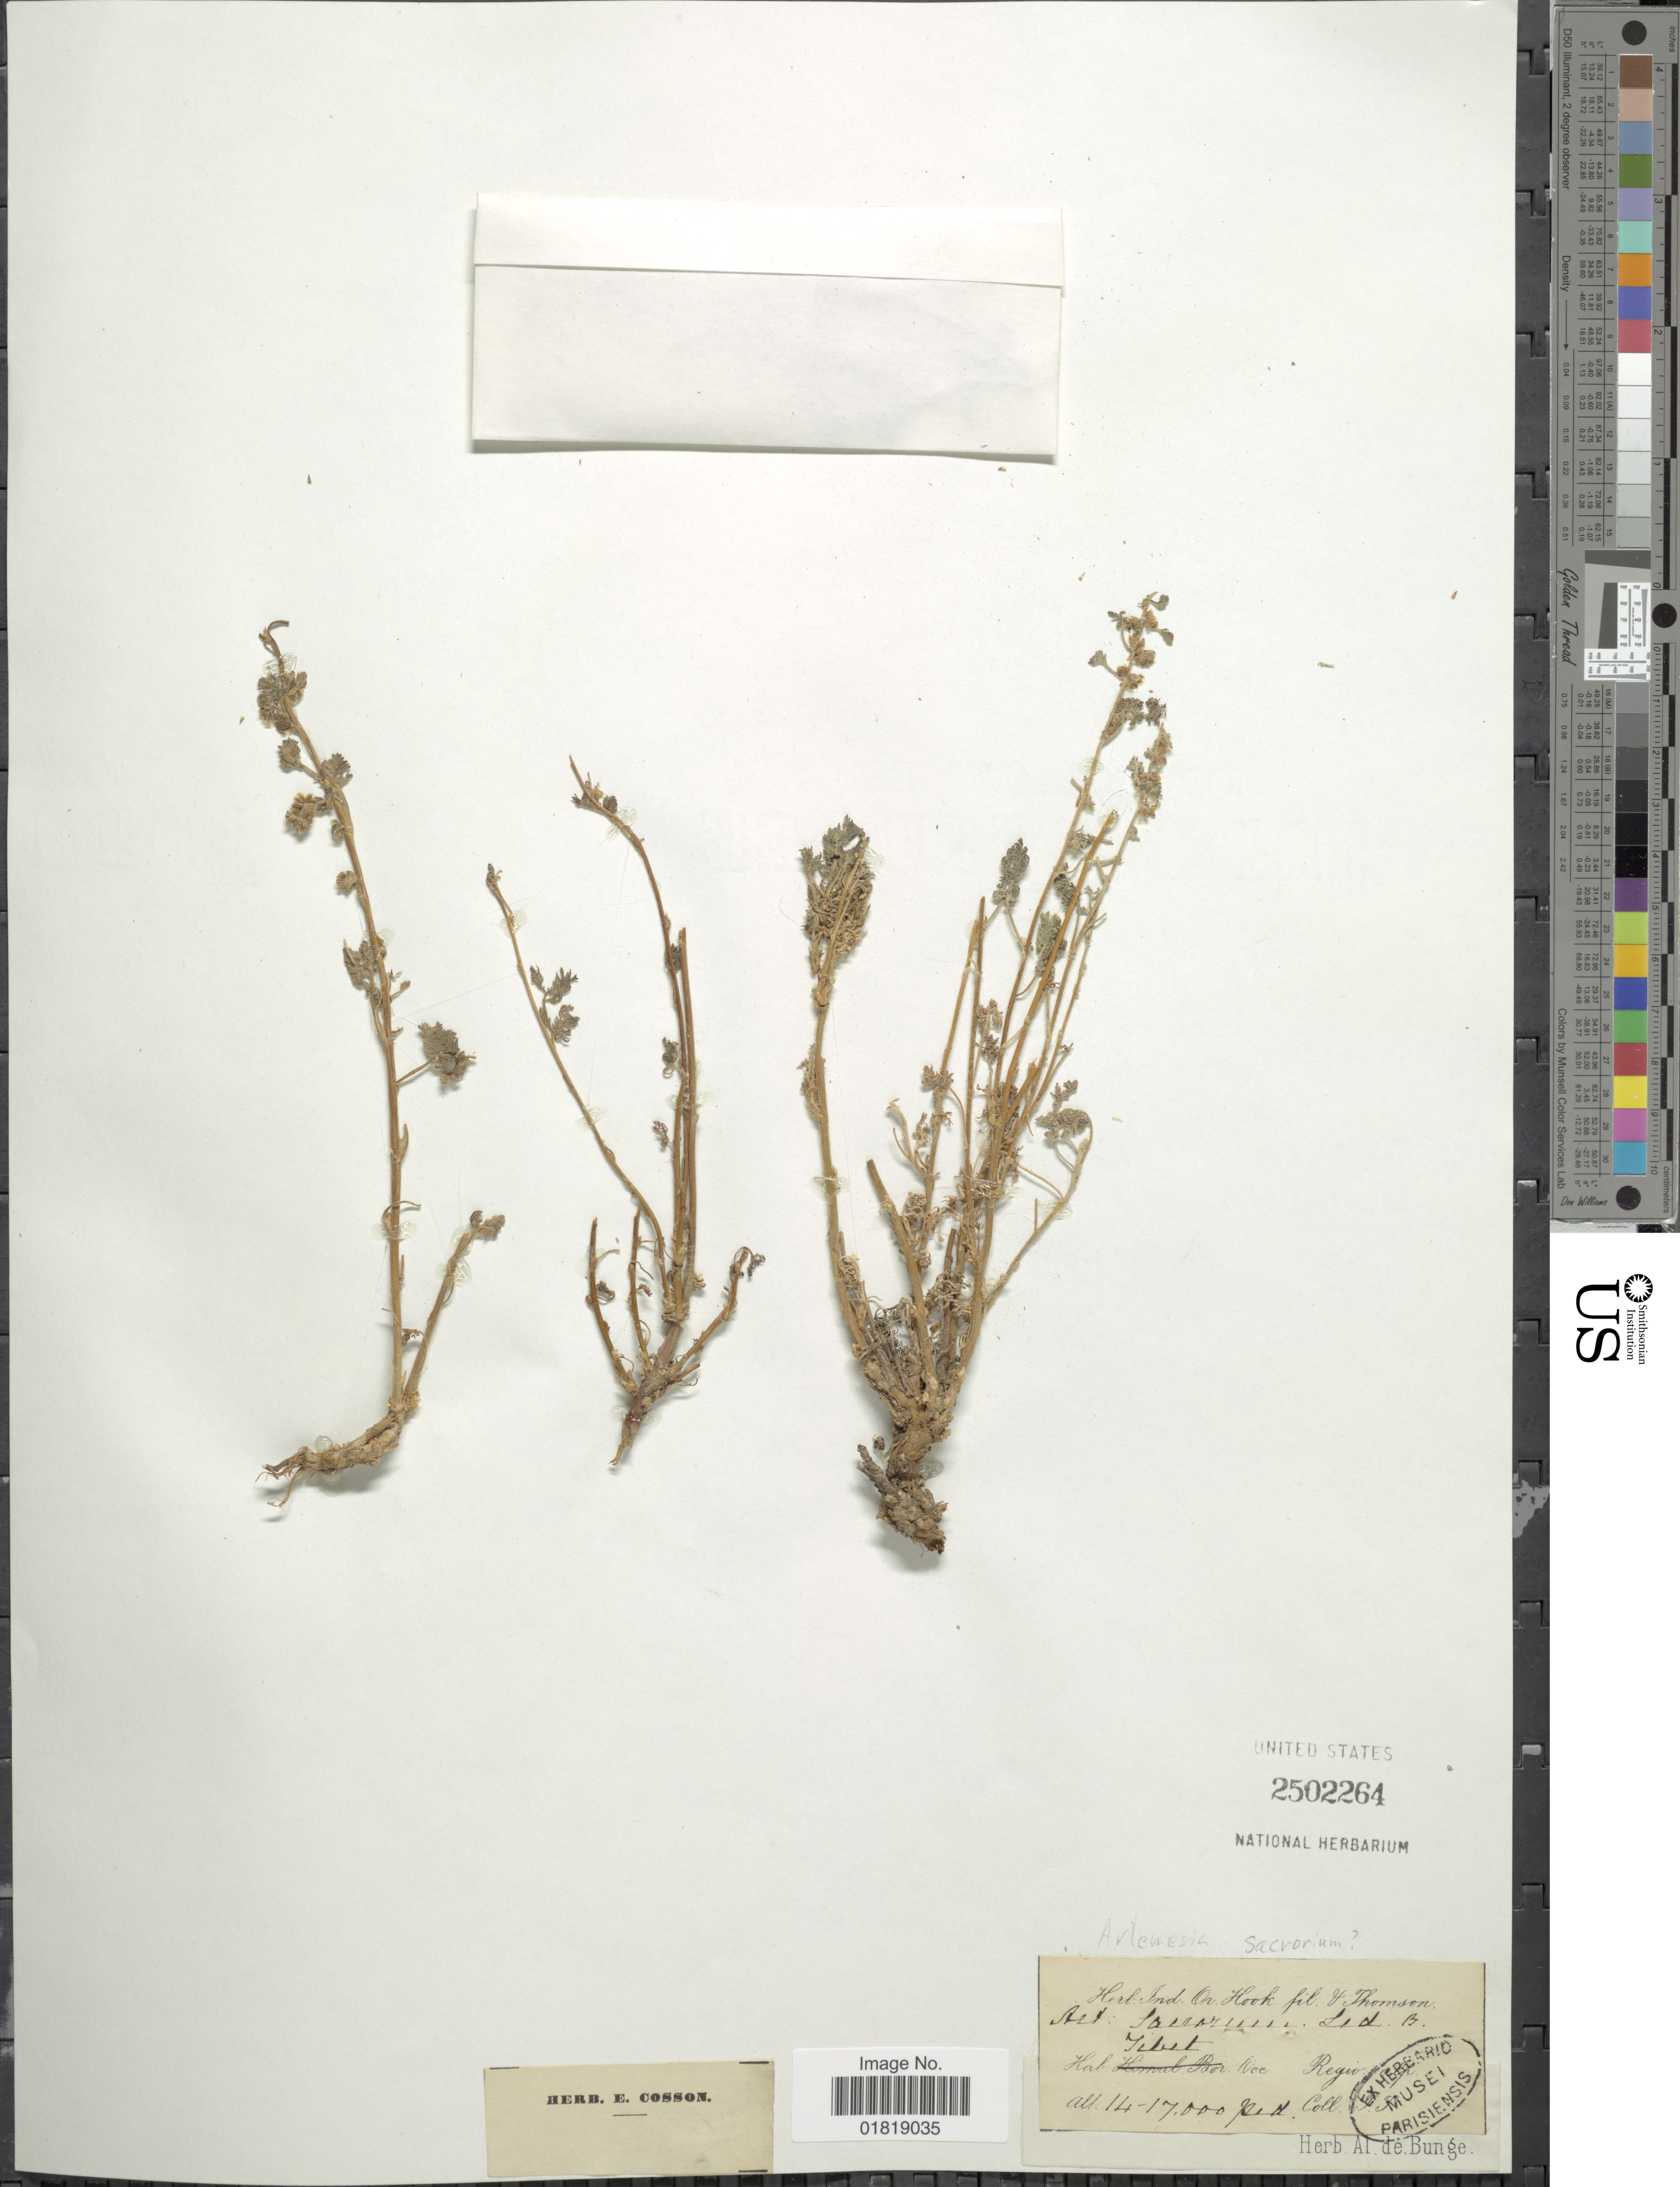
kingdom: Plantae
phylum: Tracheophyta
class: Magnoliopsida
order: Asterales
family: Asteraceae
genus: Artemisia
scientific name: Artemisia sacrorum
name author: Ledeb.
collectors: T. Thomson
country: China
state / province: Xizang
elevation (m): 4267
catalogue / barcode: US 2502264